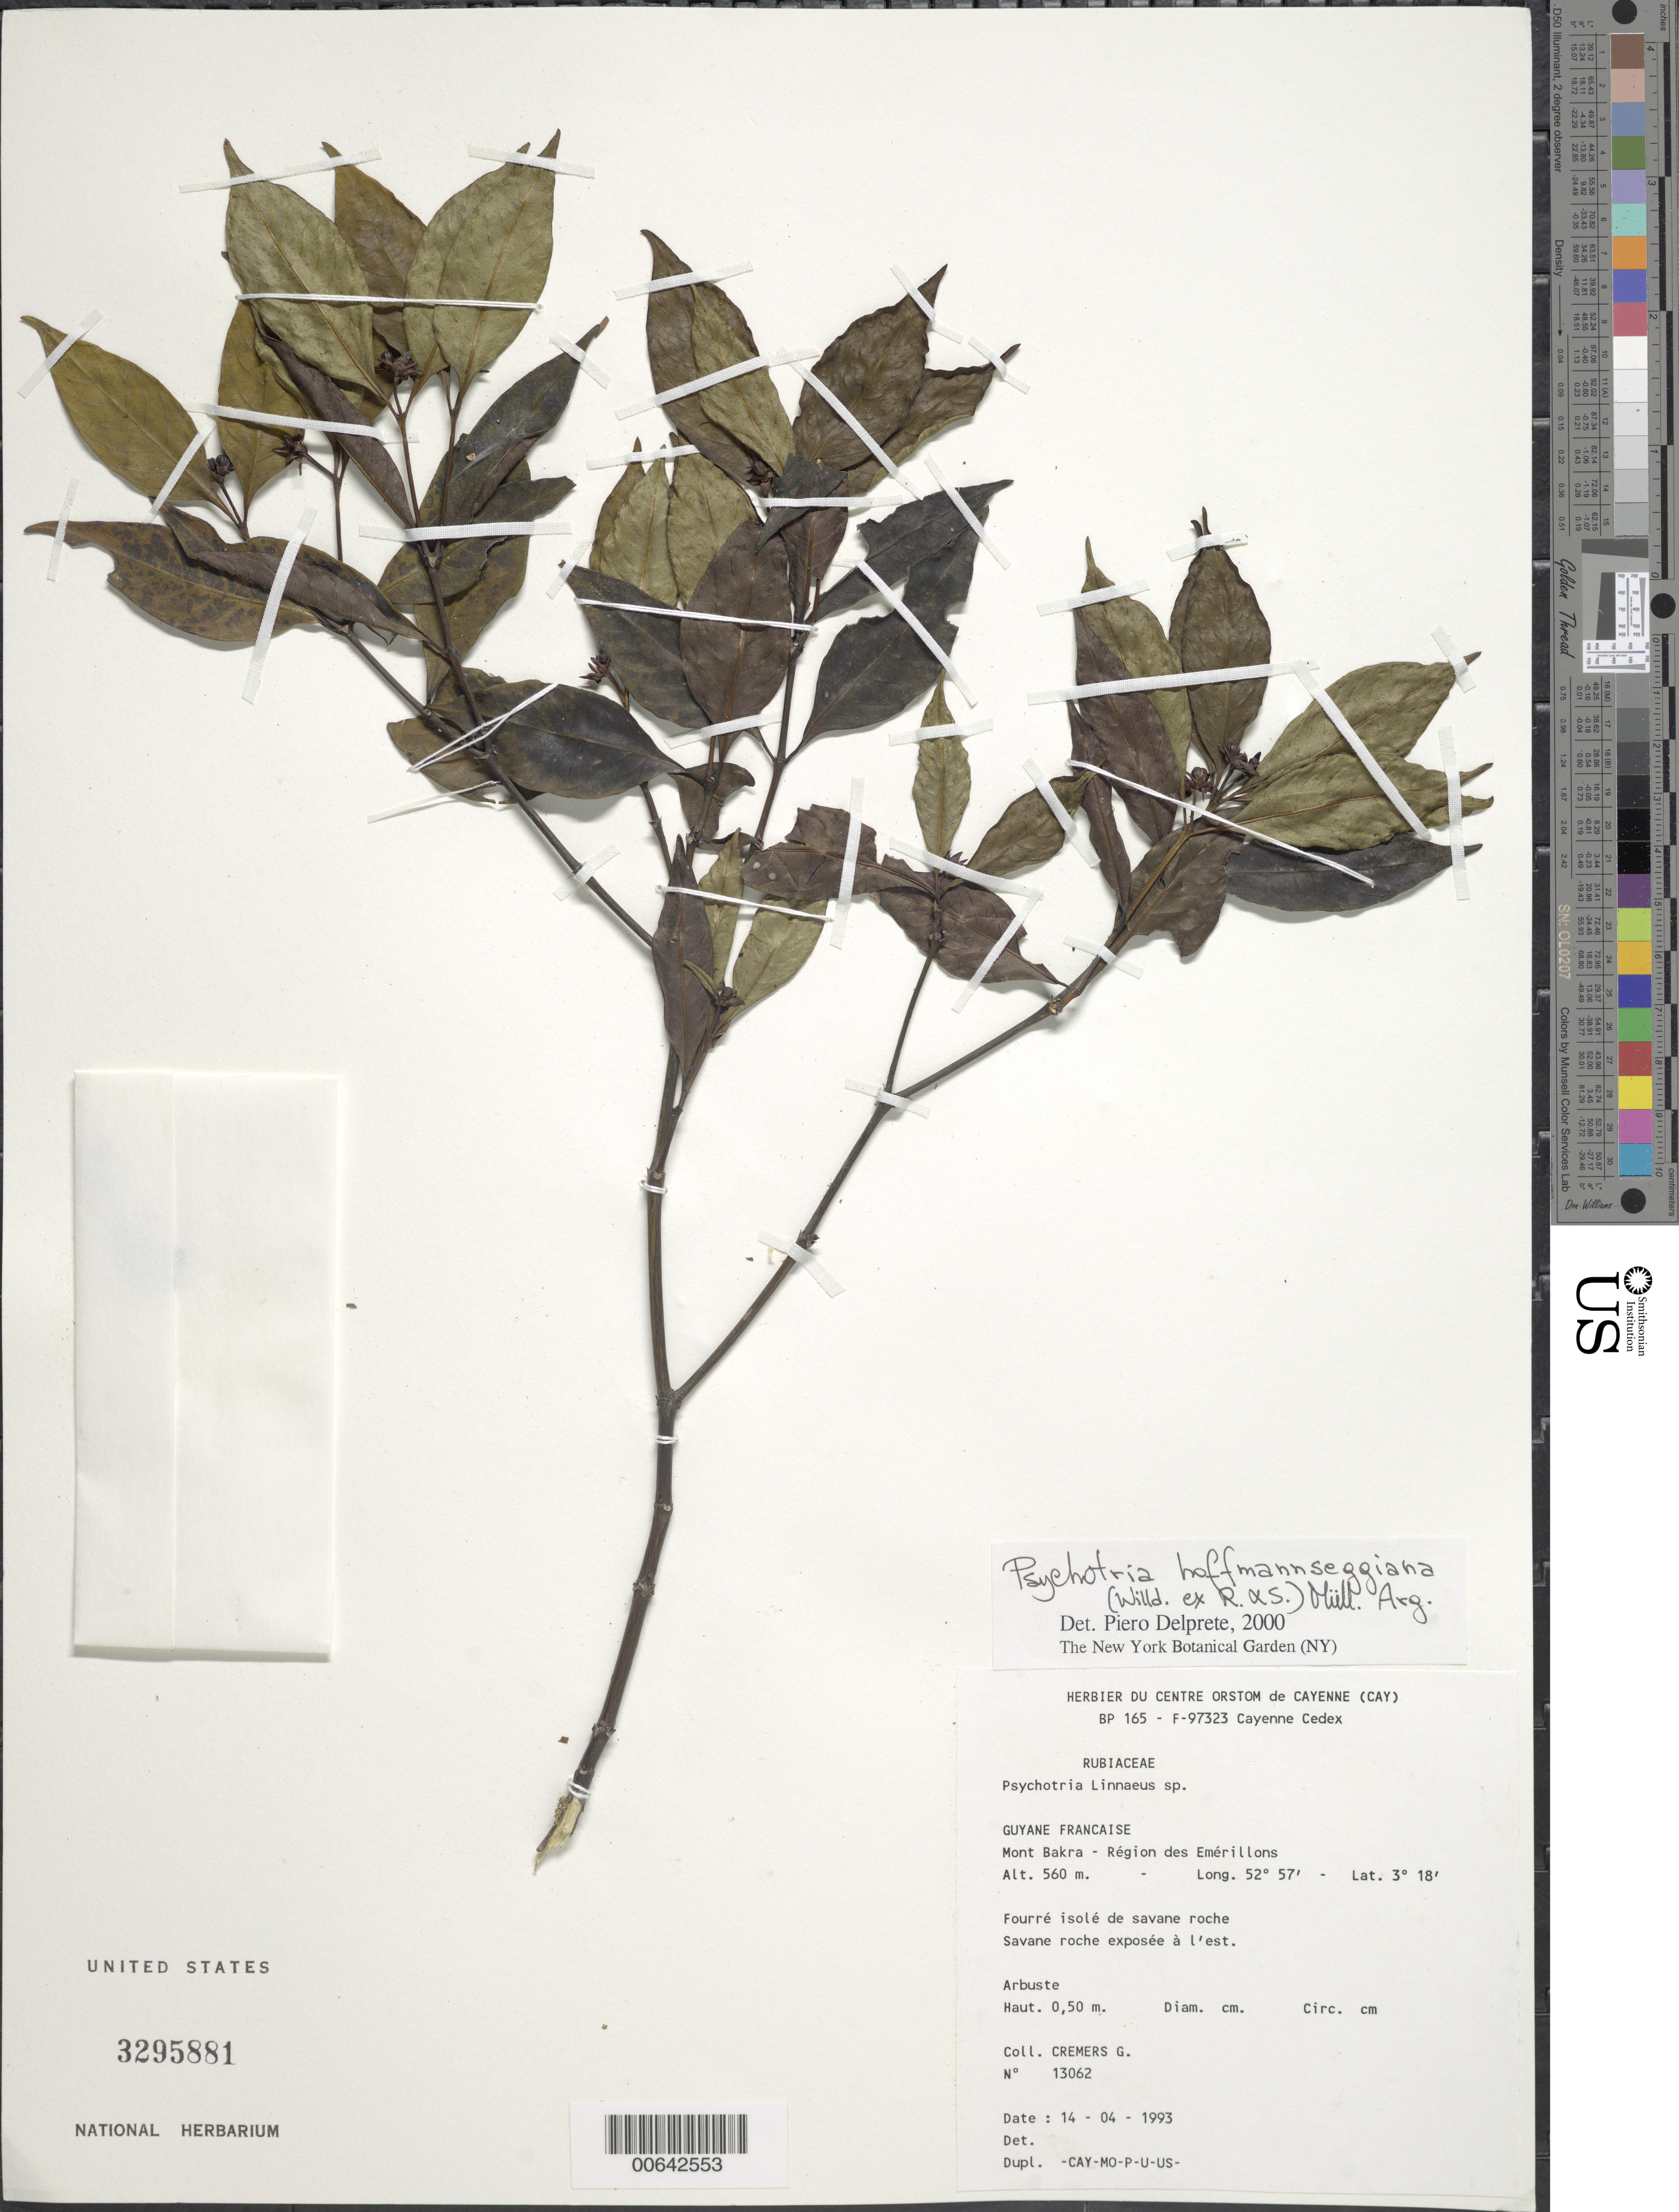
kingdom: Plantae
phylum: Tracheophyta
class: Magnoliopsida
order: Gentianales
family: Rubiaceae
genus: Palicourea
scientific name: Palicourea hoffmannseggiana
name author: (Roem. & Schult.) Borhidi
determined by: Kirkbride, J. H., Jr.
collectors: G. Cremers & J.-J. de Granville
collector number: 13062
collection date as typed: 14-Apr-93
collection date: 1993-04-14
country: French Guiana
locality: Mont Bakra, région des Emérillons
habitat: Fourree isole de savane roche. Savane roche exposee a l'est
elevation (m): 560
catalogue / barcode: US 3295881